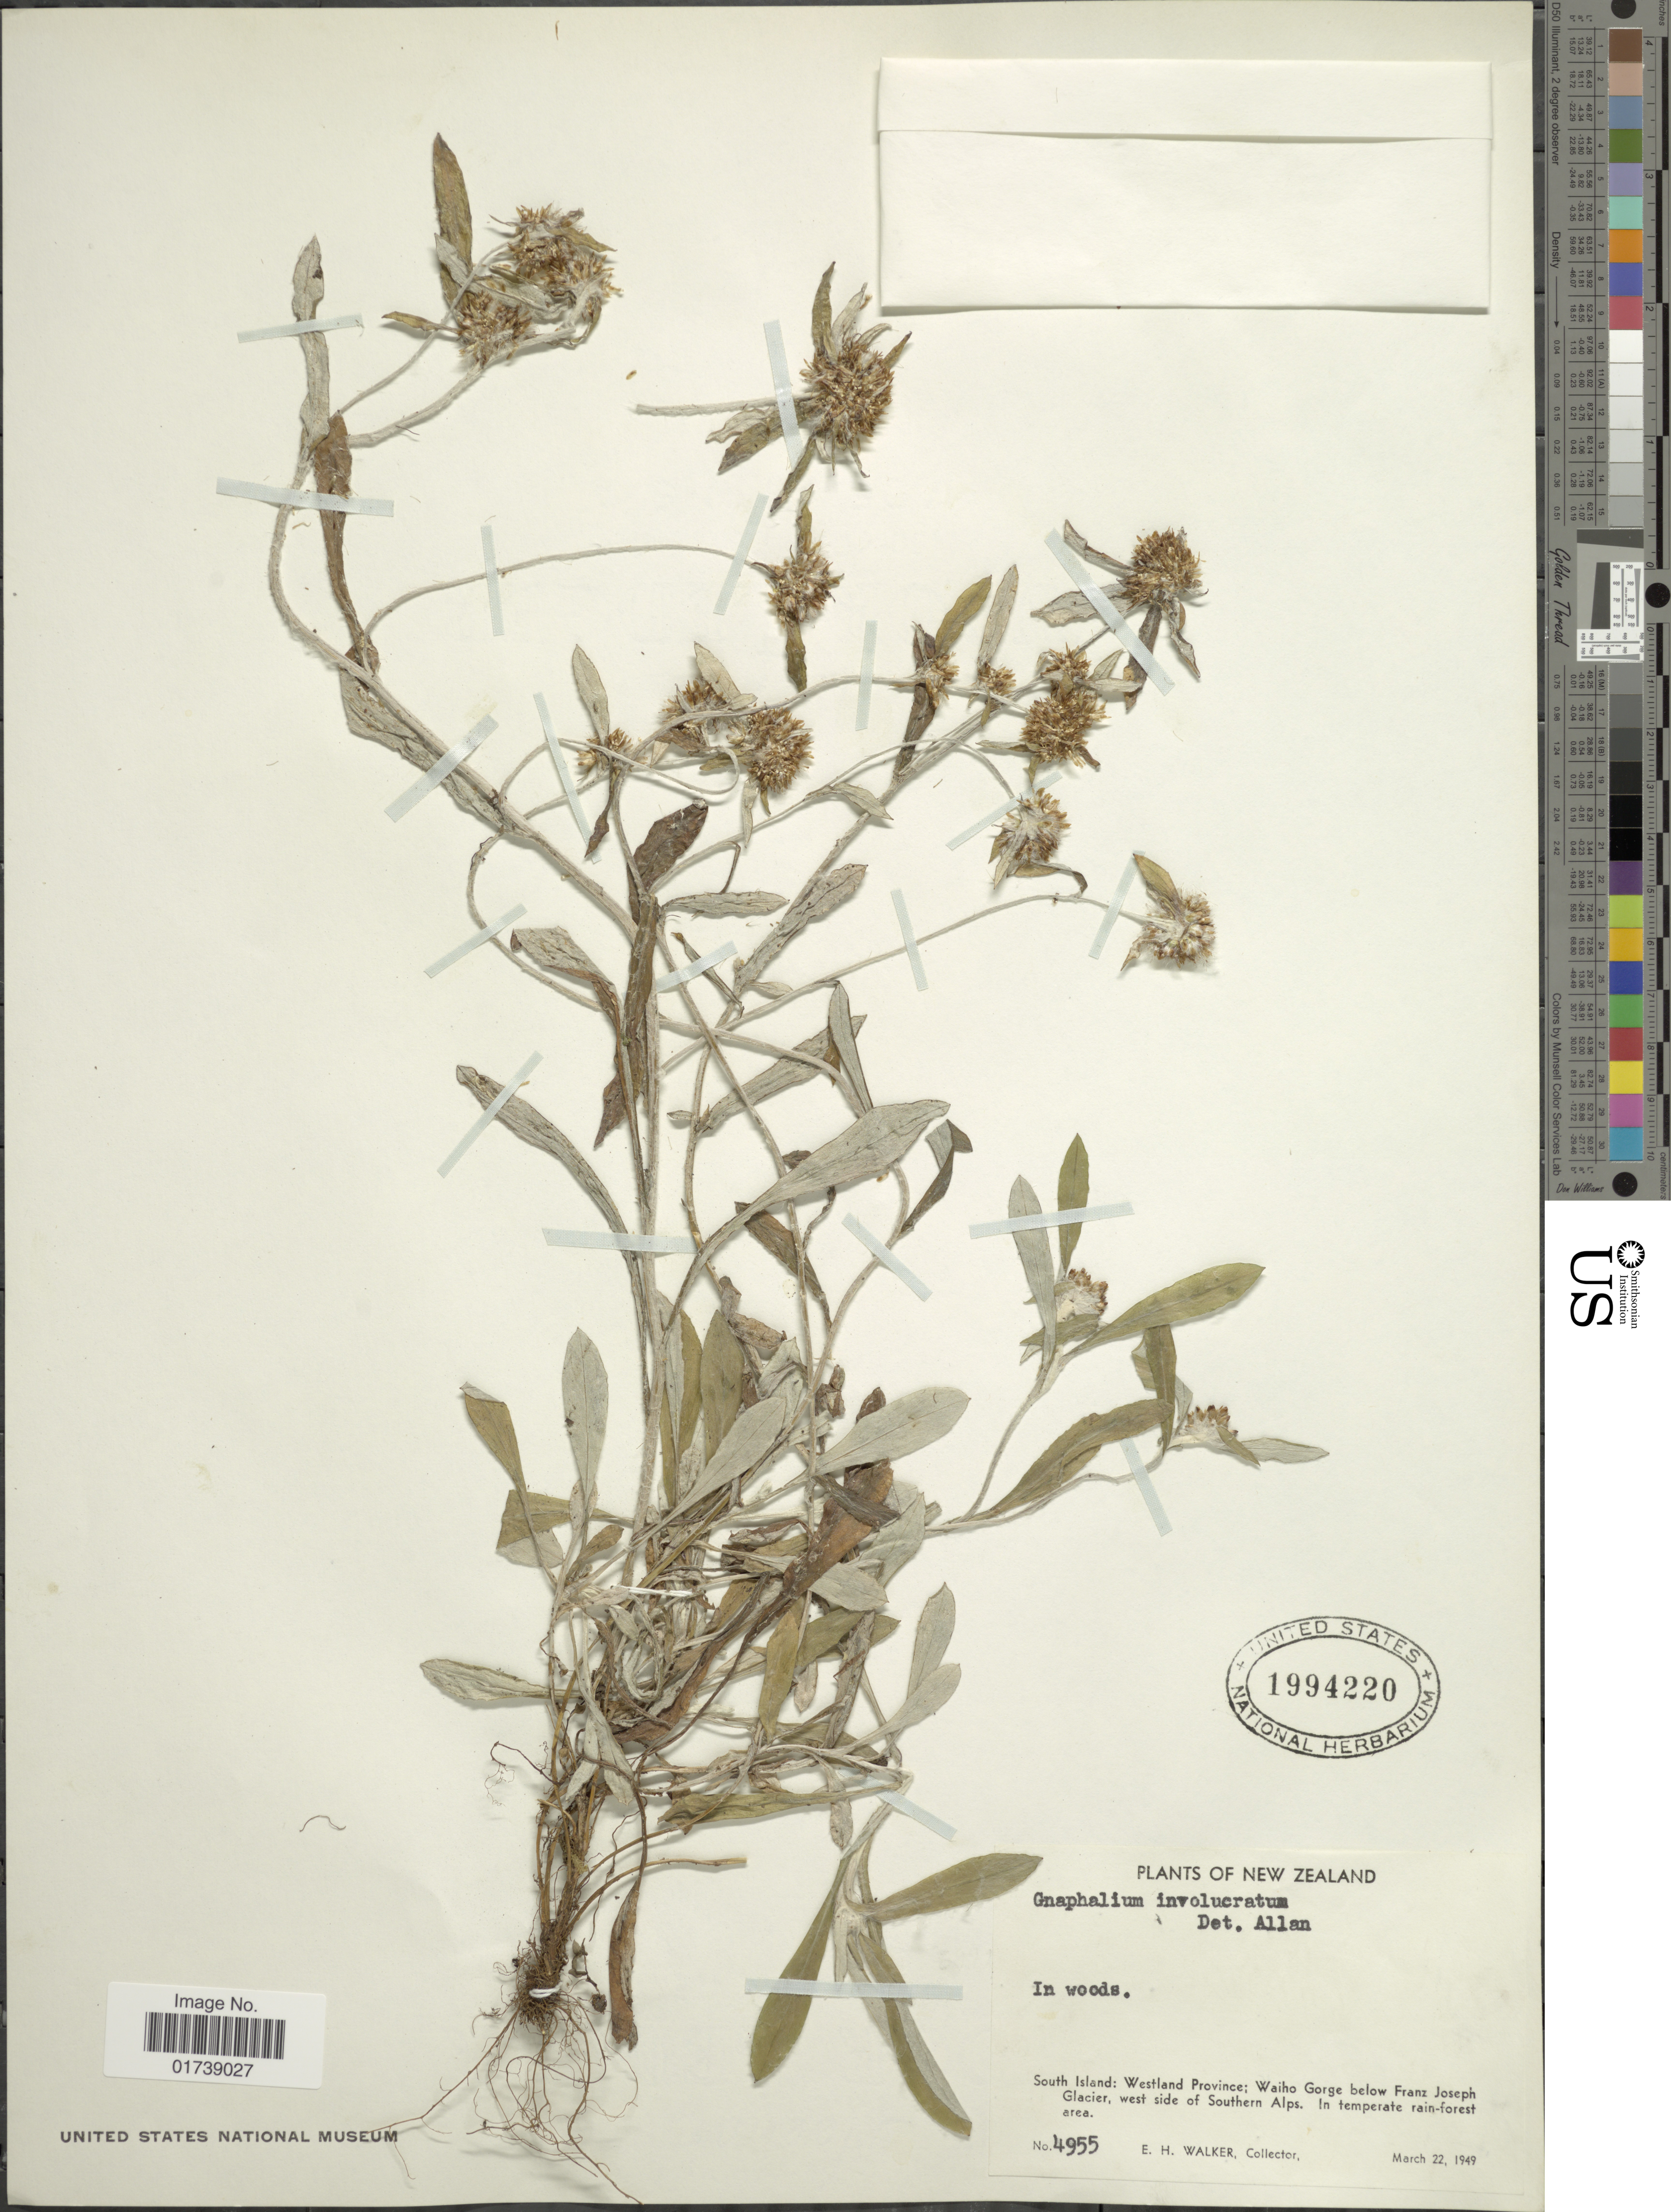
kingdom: Plantae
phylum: Tracheophyta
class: Magnoliopsida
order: Asterales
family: Asteraceae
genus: Euchiton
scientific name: Euchiton involucratus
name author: (G. Forst.) Holub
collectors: E. H. Walker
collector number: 4955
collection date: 1949-03-22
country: New Zealand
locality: South Island: Westland Province; Waiho Gorge below Franz Joseph Glacier, west side of Southern Alps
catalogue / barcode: US 1994220